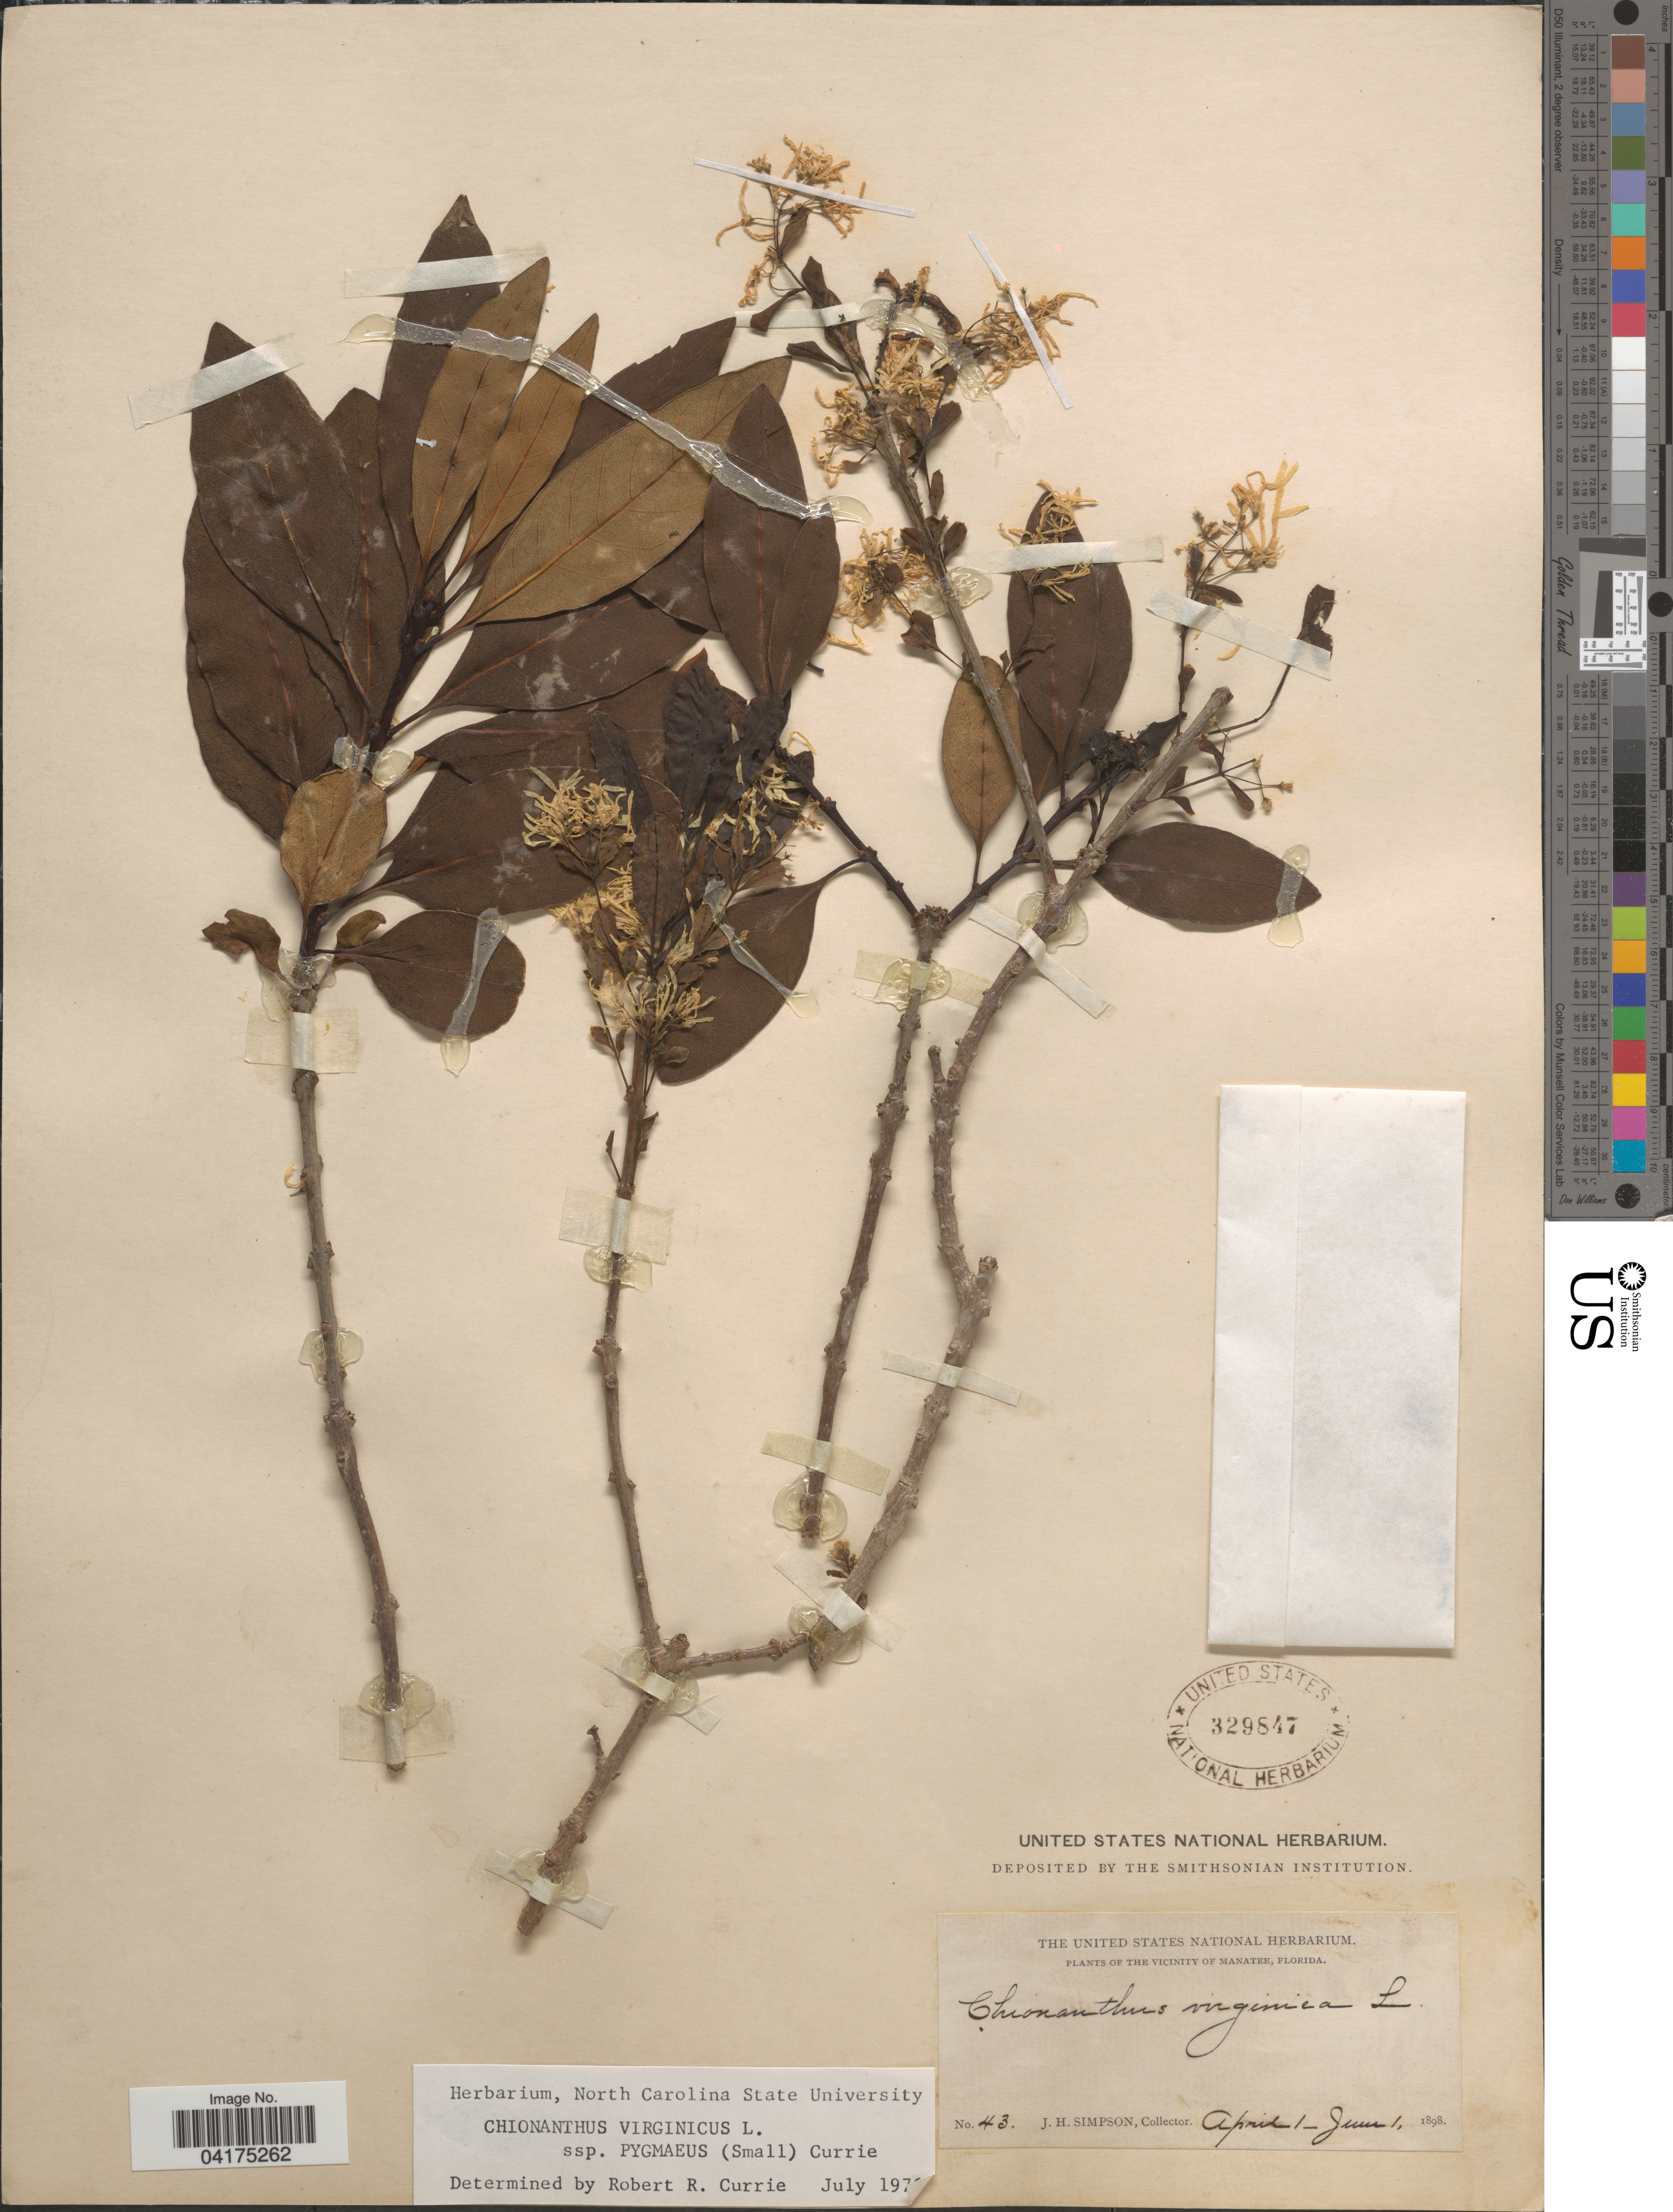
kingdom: Plantae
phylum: Tracheophyta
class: Magnoliopsida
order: Lamiales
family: Oleaceae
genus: Chionanthus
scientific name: Chionanthus pygmaeus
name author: (Small) Cürrie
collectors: J. H. Simpson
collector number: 43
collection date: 1898-04-01/1898-06-01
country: United States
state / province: Florida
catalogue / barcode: US 329847